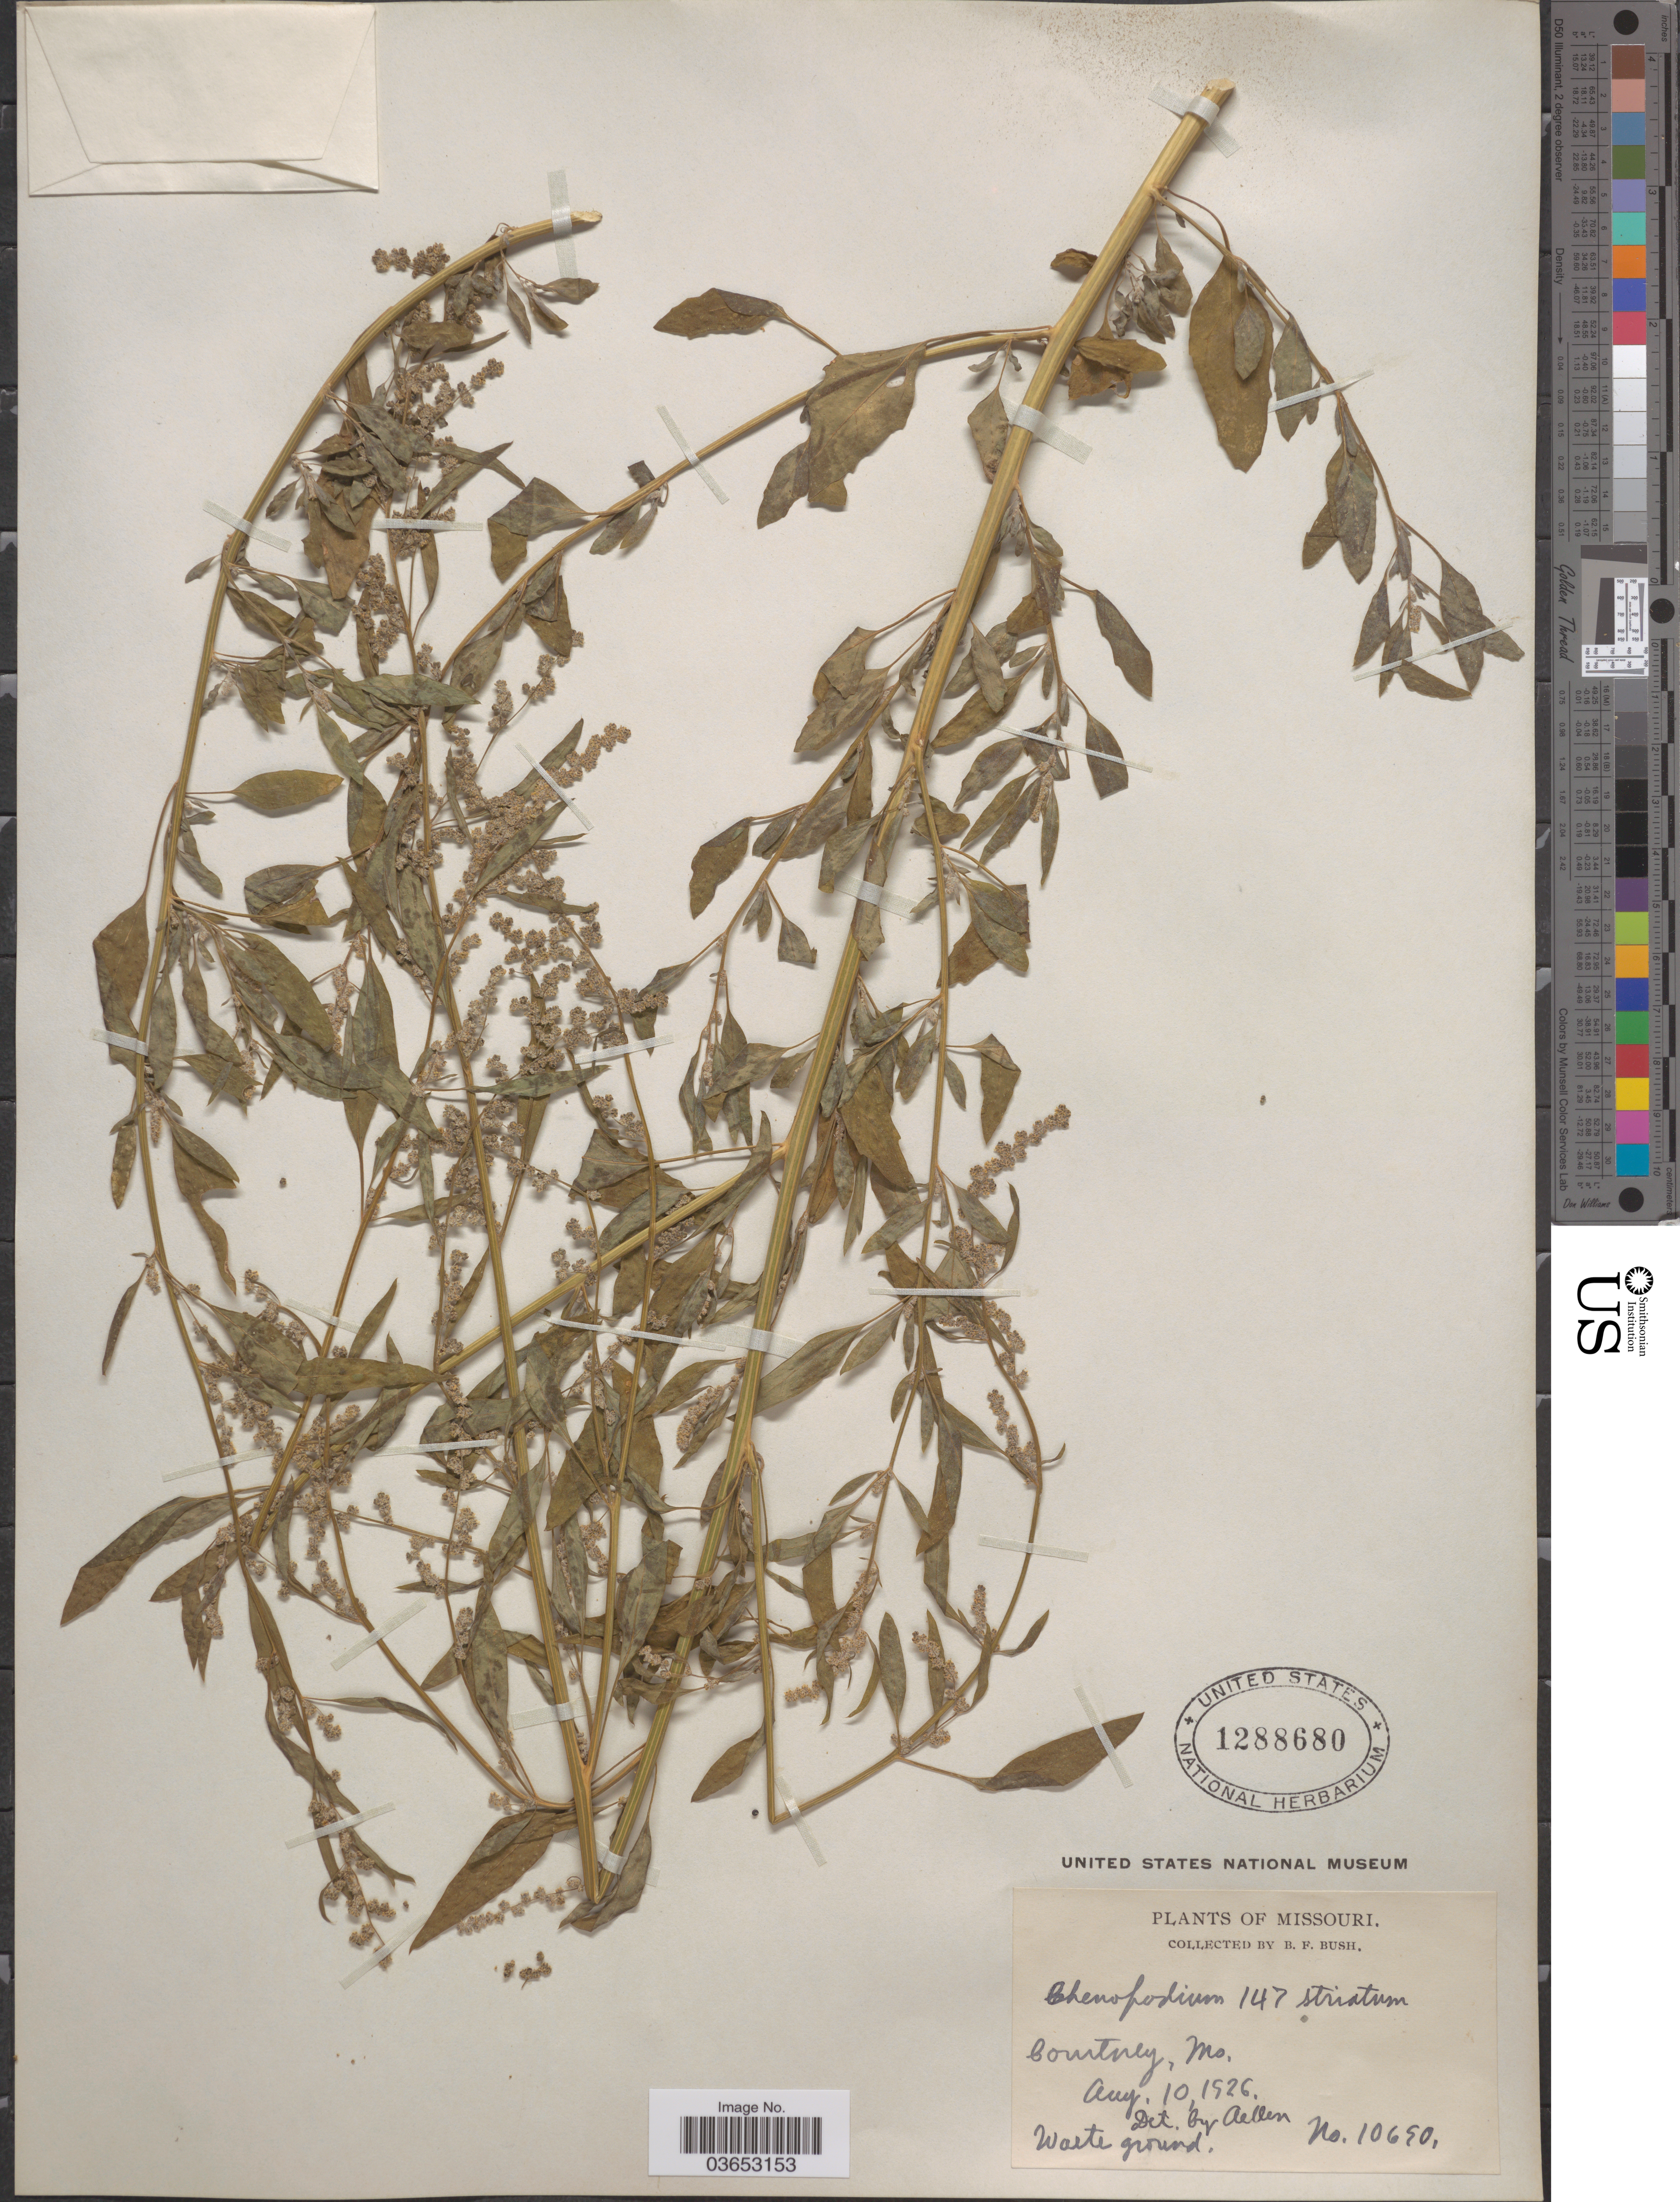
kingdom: Plantae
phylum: Tracheophyta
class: Magnoliopsida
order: Caryophyllales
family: Amaranthaceae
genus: Chenopodium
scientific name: Chenopodium glaucophyllum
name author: Aellen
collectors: B. F. Bush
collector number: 10690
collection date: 1926-08-10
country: United States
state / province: Missouri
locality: Courtney.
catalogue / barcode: US 1288680